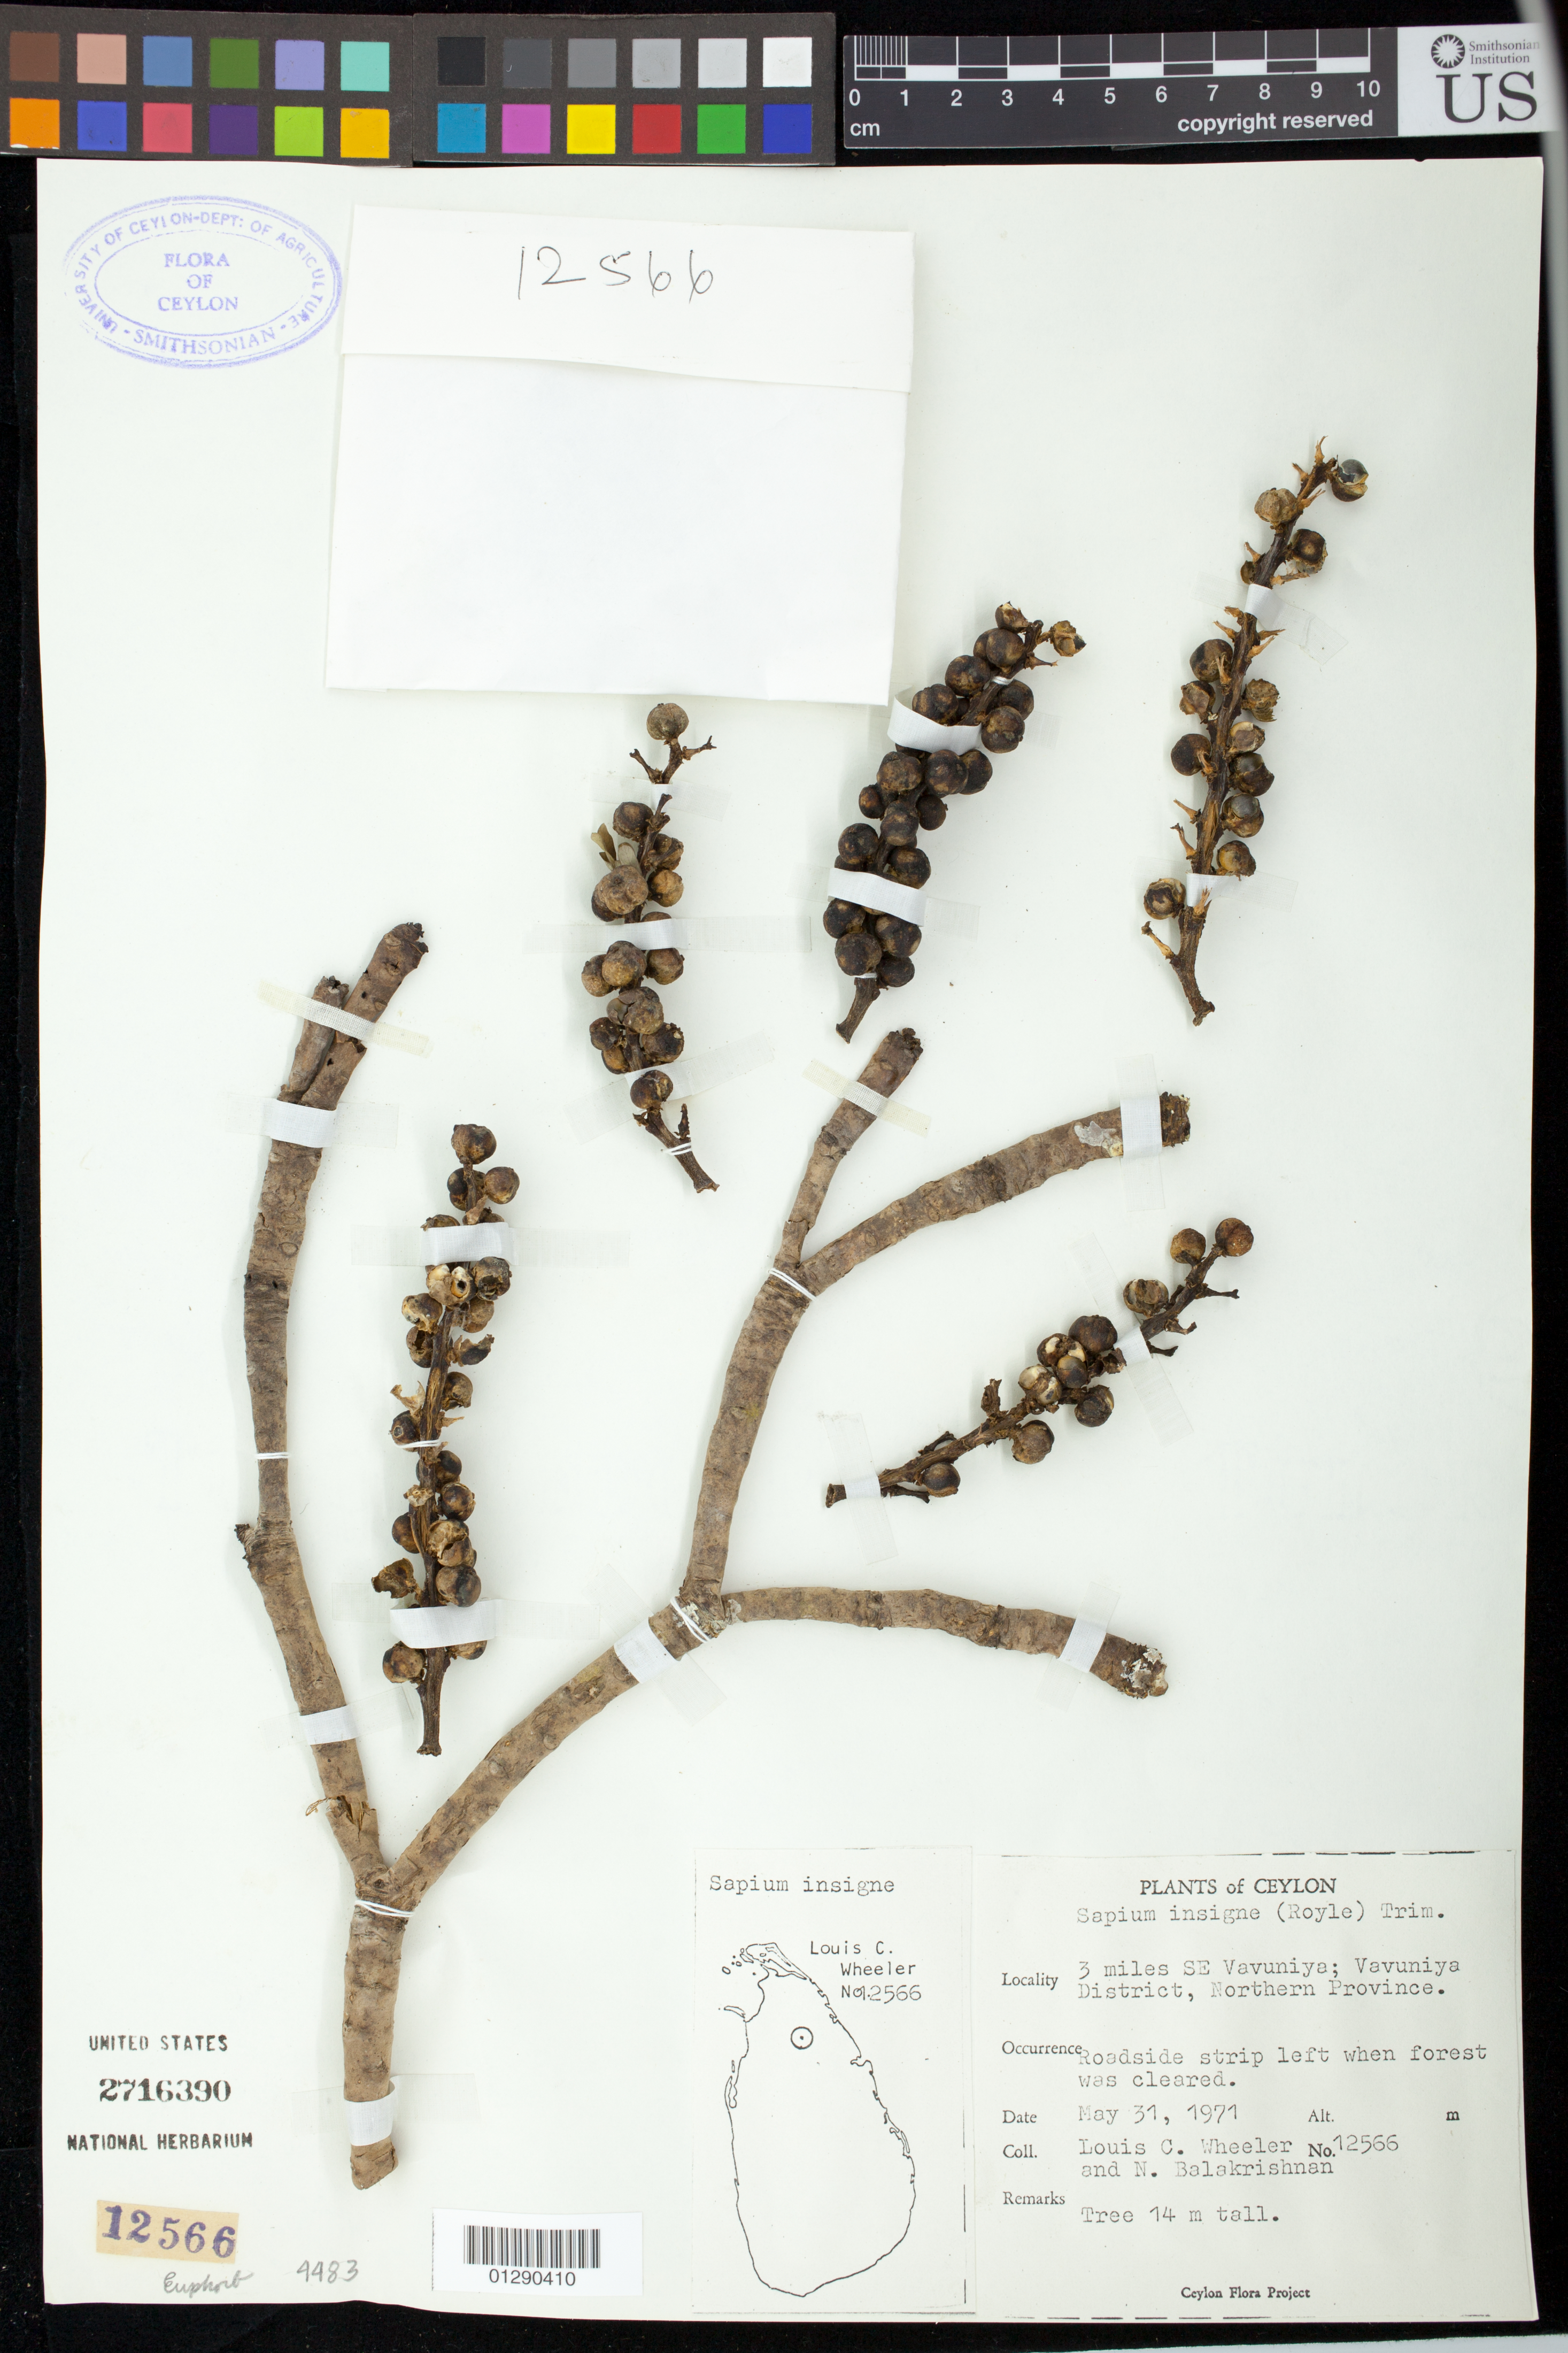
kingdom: Plantae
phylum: Tracheophyta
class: Magnoliopsida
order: Malpighiales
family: Euphorbiaceae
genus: Sapium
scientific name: Sapium insigne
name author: (Royle) Benth. & Hook. f.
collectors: L. C. Wheeler & N. Balakrishnan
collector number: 12566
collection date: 1971-05-31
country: Sri Lanka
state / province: Northern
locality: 3 miles SE Vavuniya: Vavuniya District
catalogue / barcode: US 2716390